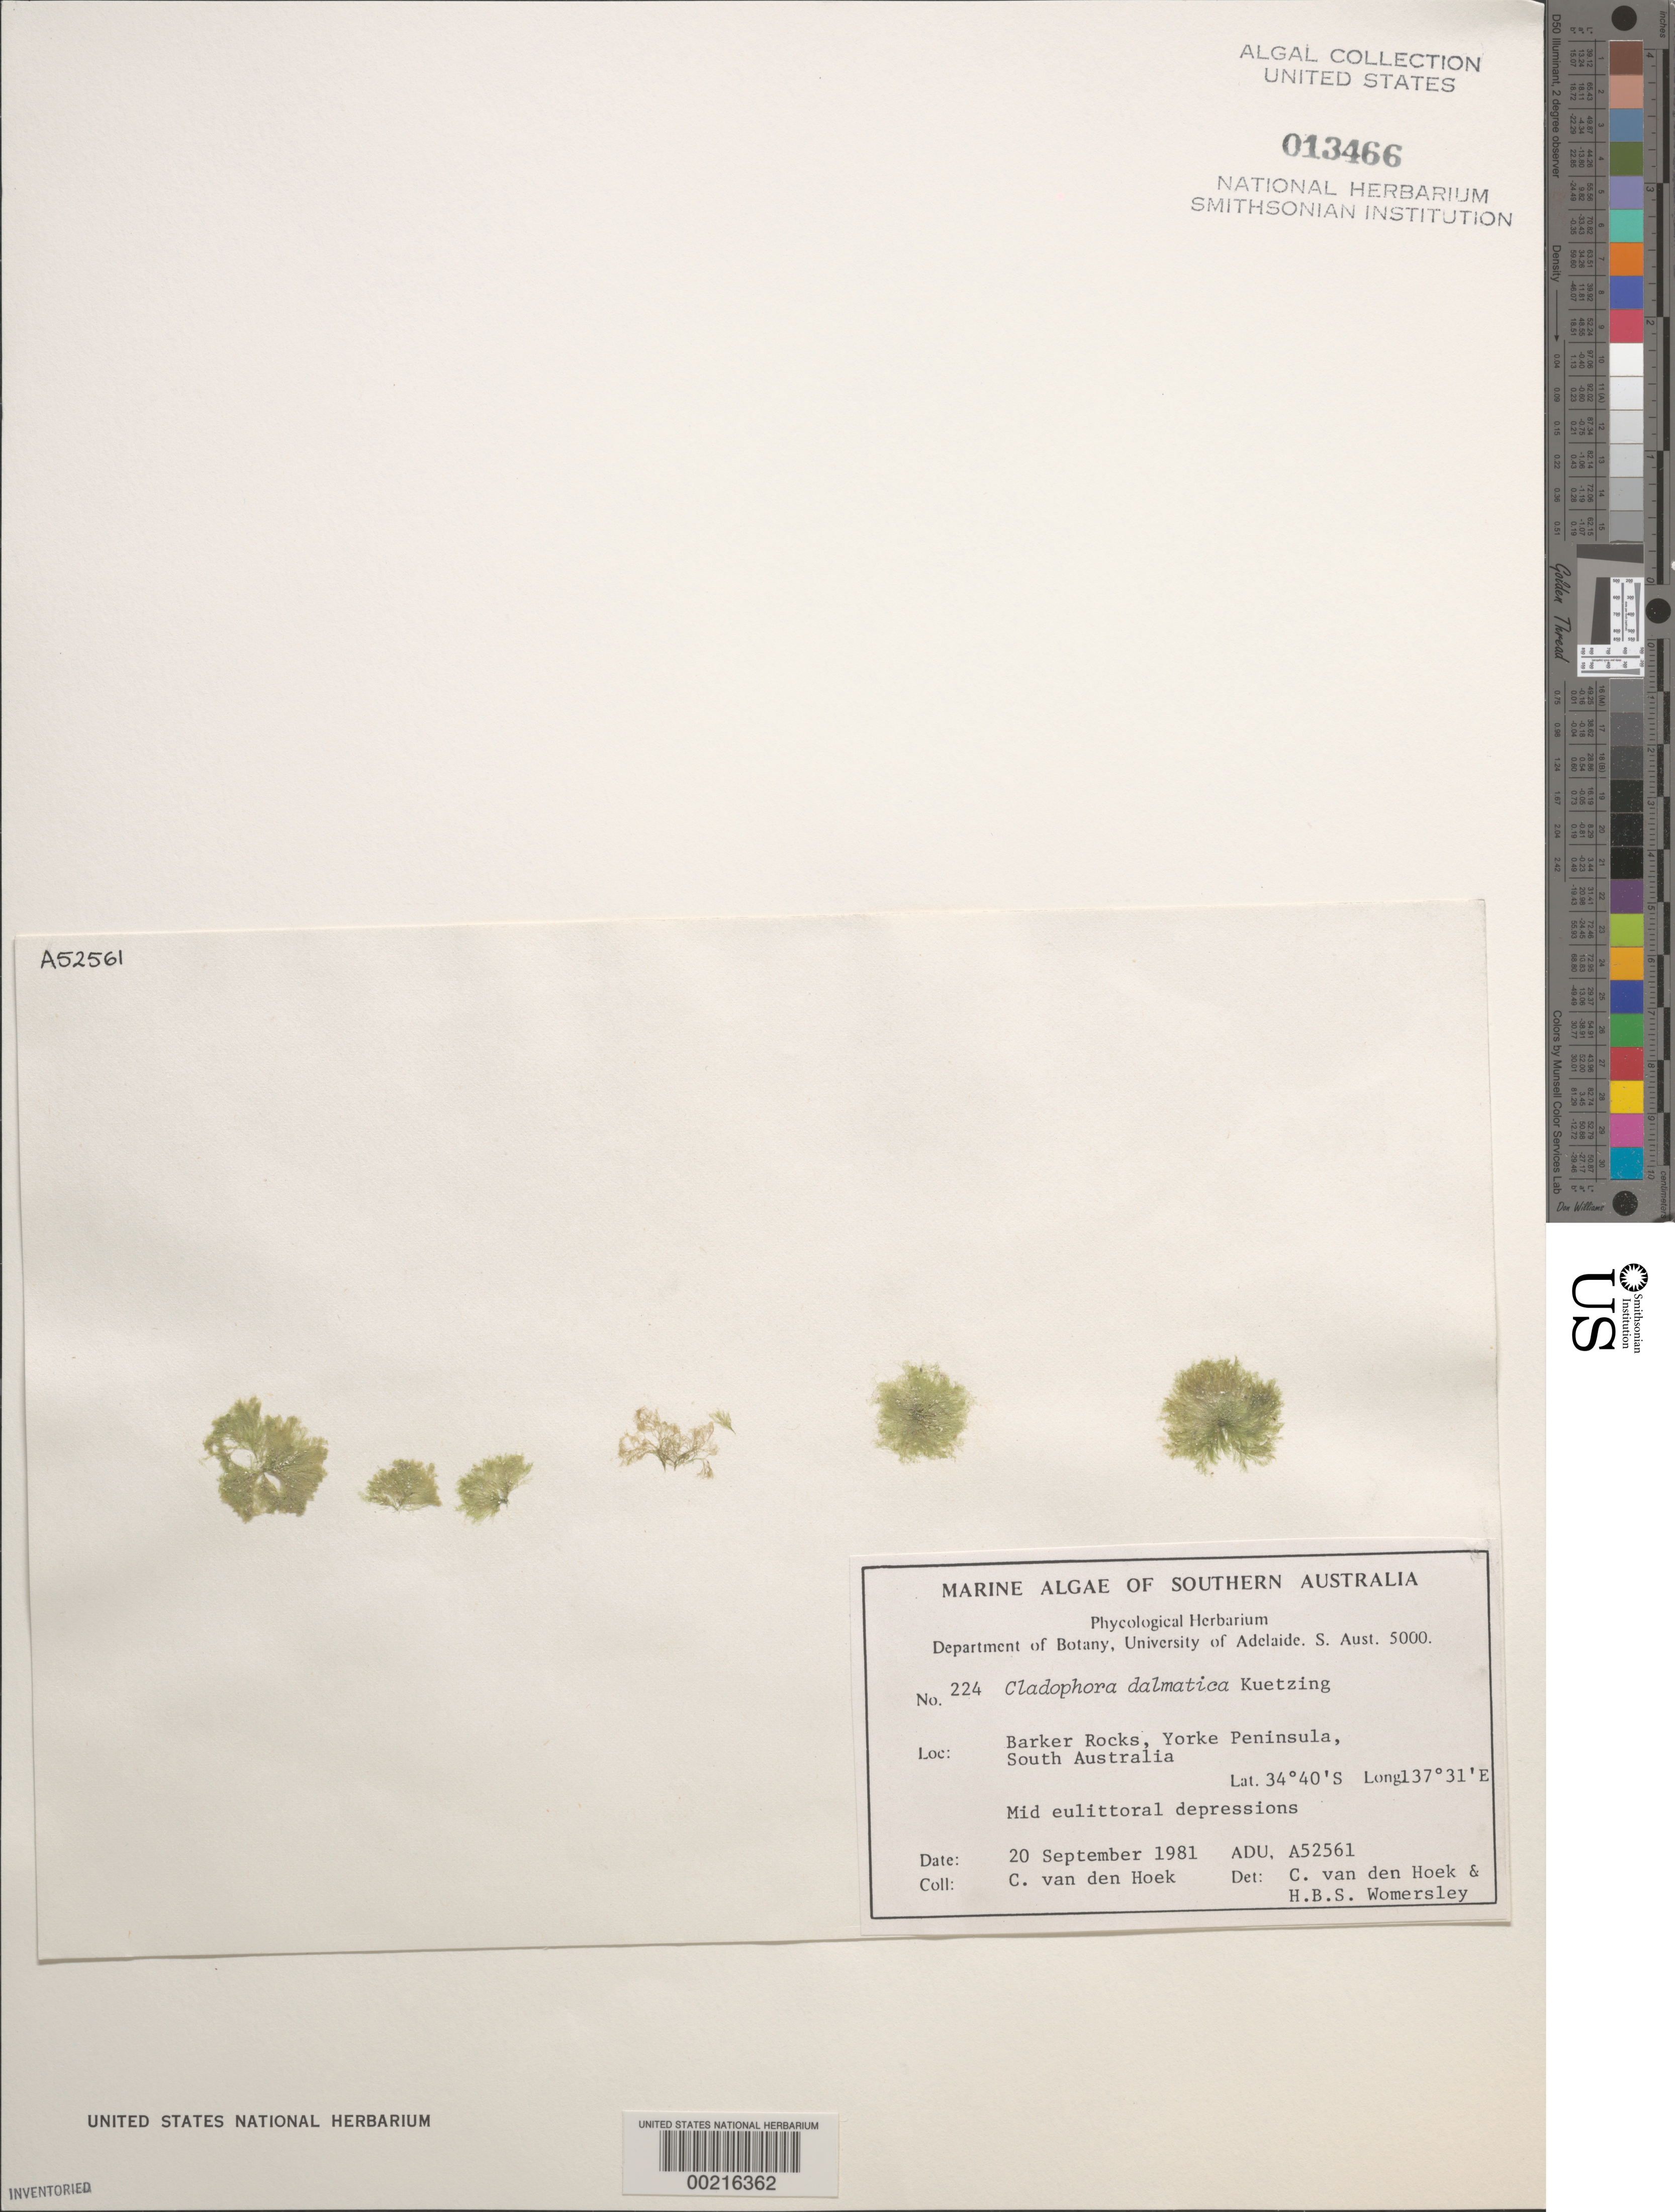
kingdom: Plantae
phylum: Chlorophyta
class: Ulvophyceae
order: Cladophorales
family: Cladophoraceae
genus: Cladophora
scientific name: Cladophora dalmatica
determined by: Hoek, C. van den; Womersley, H. B.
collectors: C. van den Hoek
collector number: ADU A52561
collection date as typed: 20 Sep 1981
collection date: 1981-09-20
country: Australia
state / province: South Australia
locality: Barkers Rocks, Yorke Peninsula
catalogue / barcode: US 13466